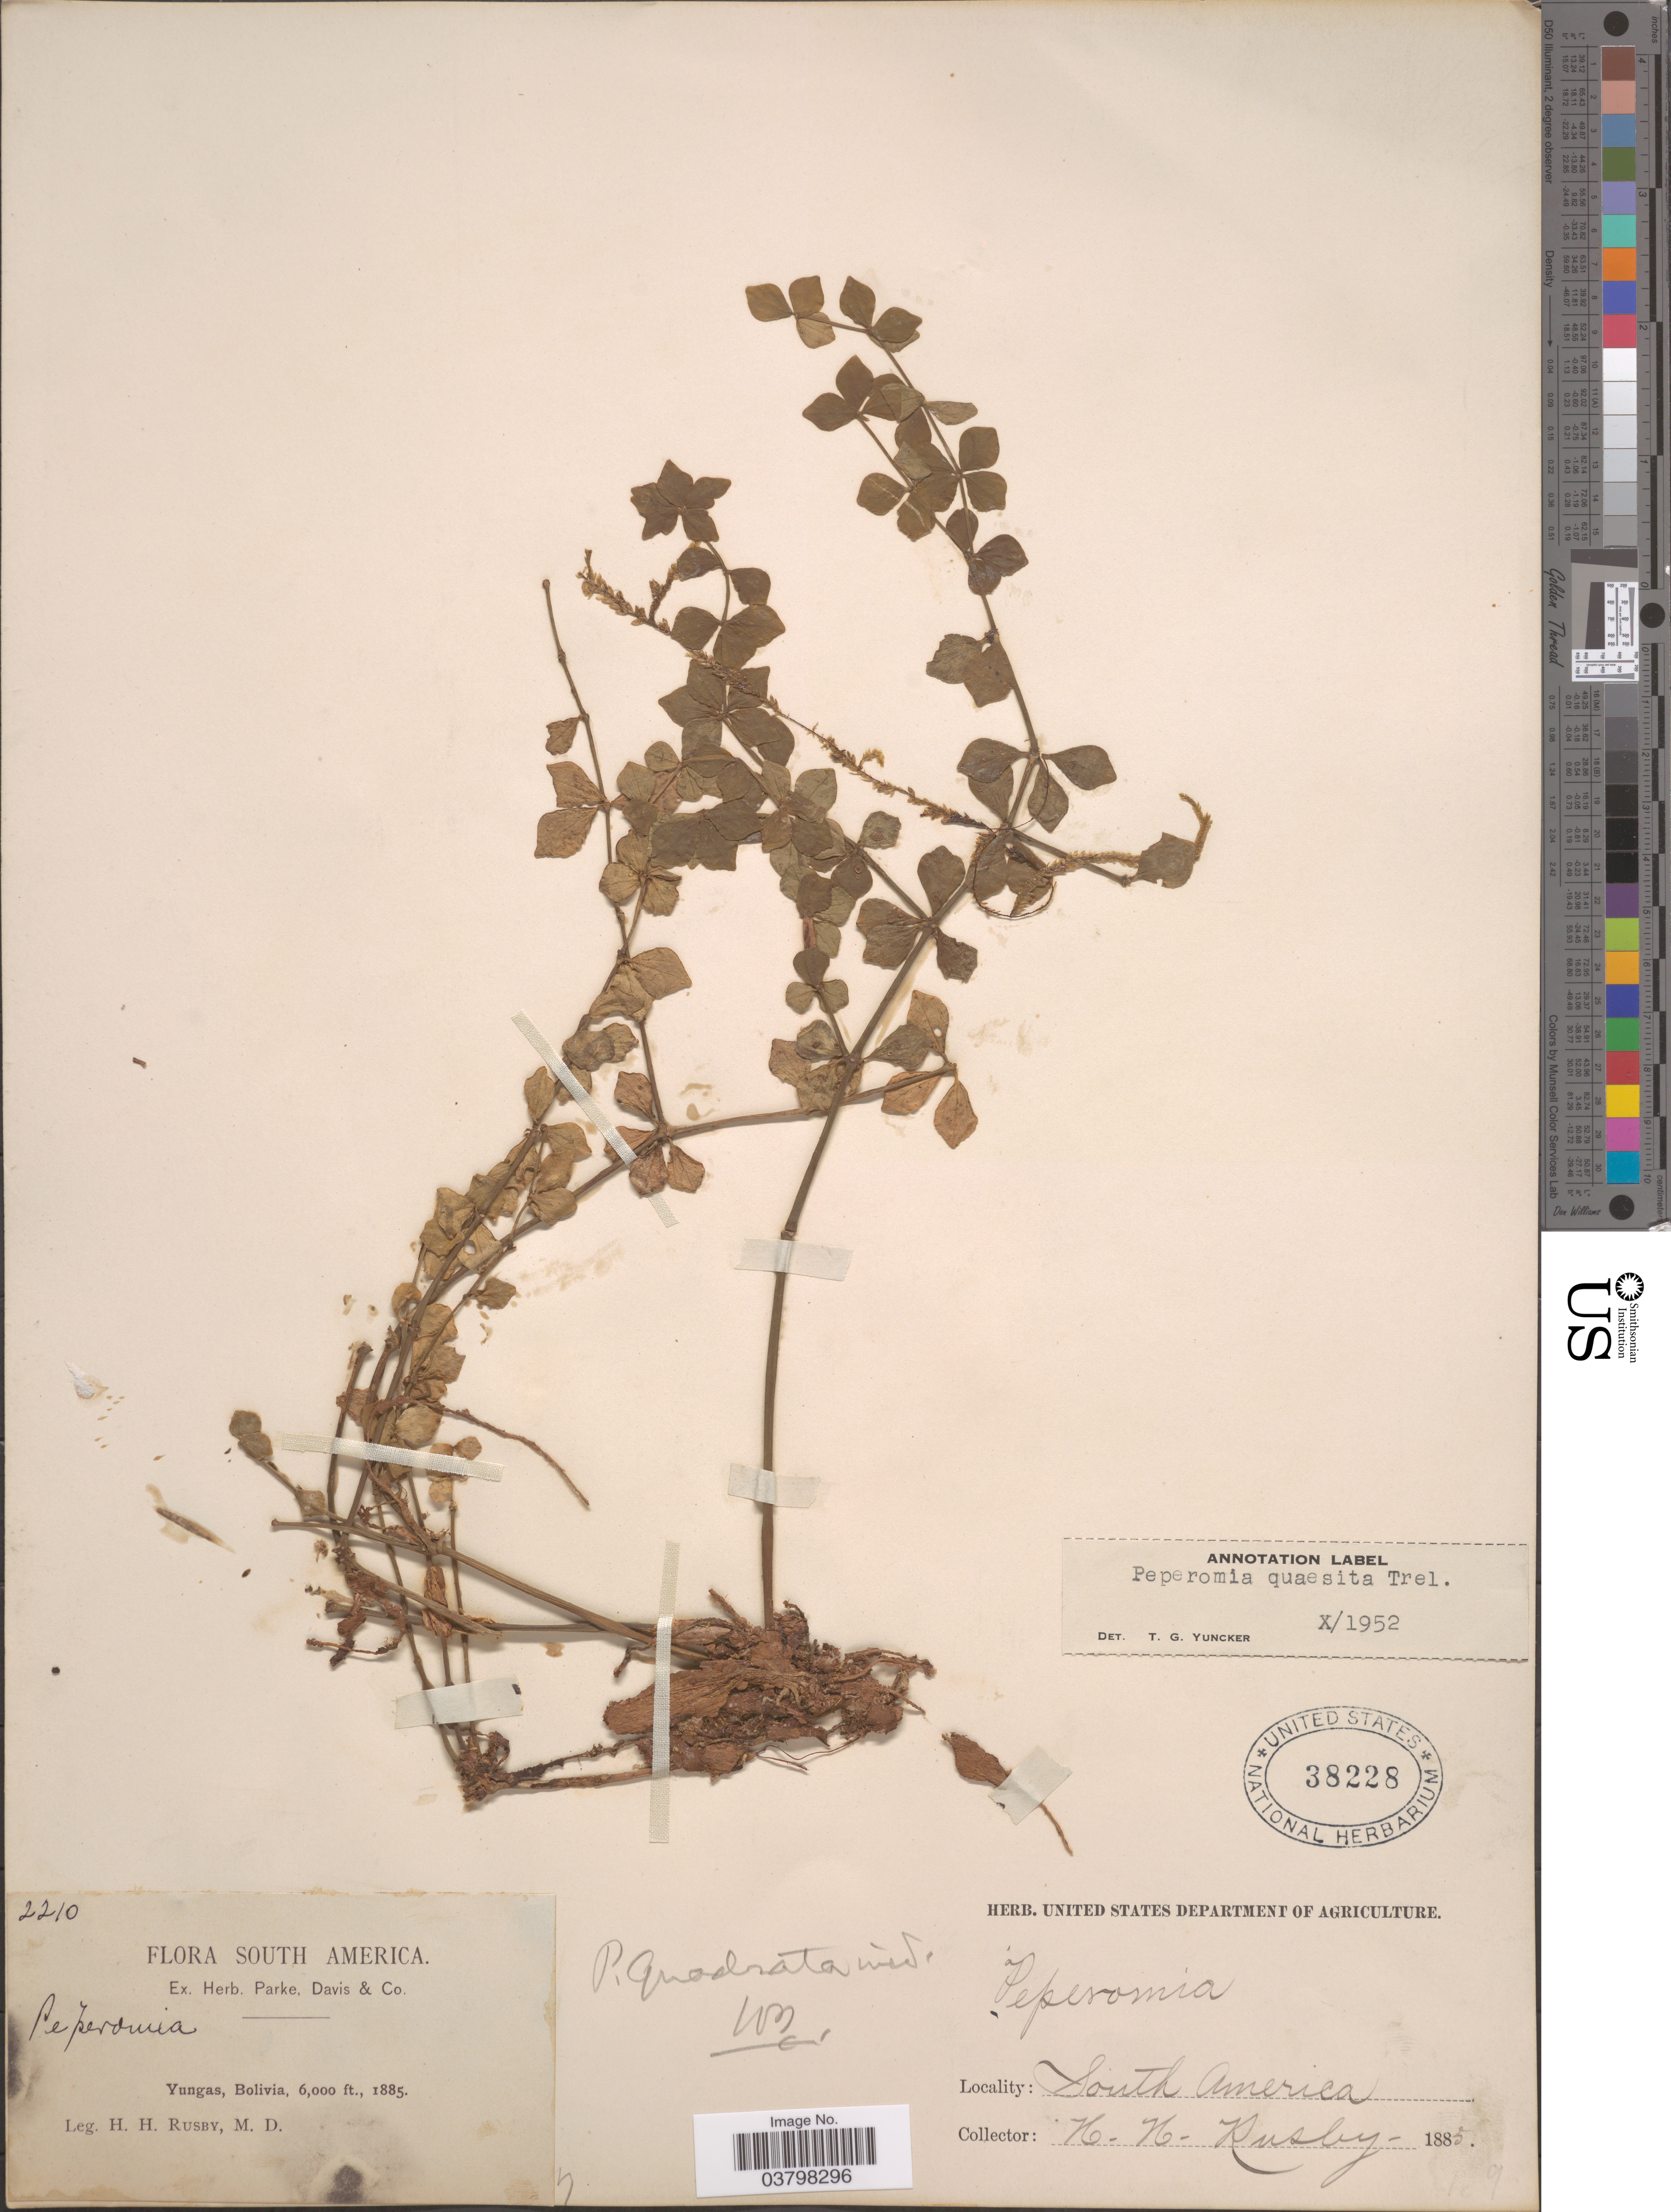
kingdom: Plantae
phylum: Tracheophyta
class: Magnoliopsida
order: Piperales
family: Piperaceae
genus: Peperomia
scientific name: Peperomia quaesita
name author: Trel. in J.F. Macbr.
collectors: H. H. Rusby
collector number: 2210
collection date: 1885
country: Bolivia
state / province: La Paz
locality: Yungas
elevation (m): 1829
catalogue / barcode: US 38228